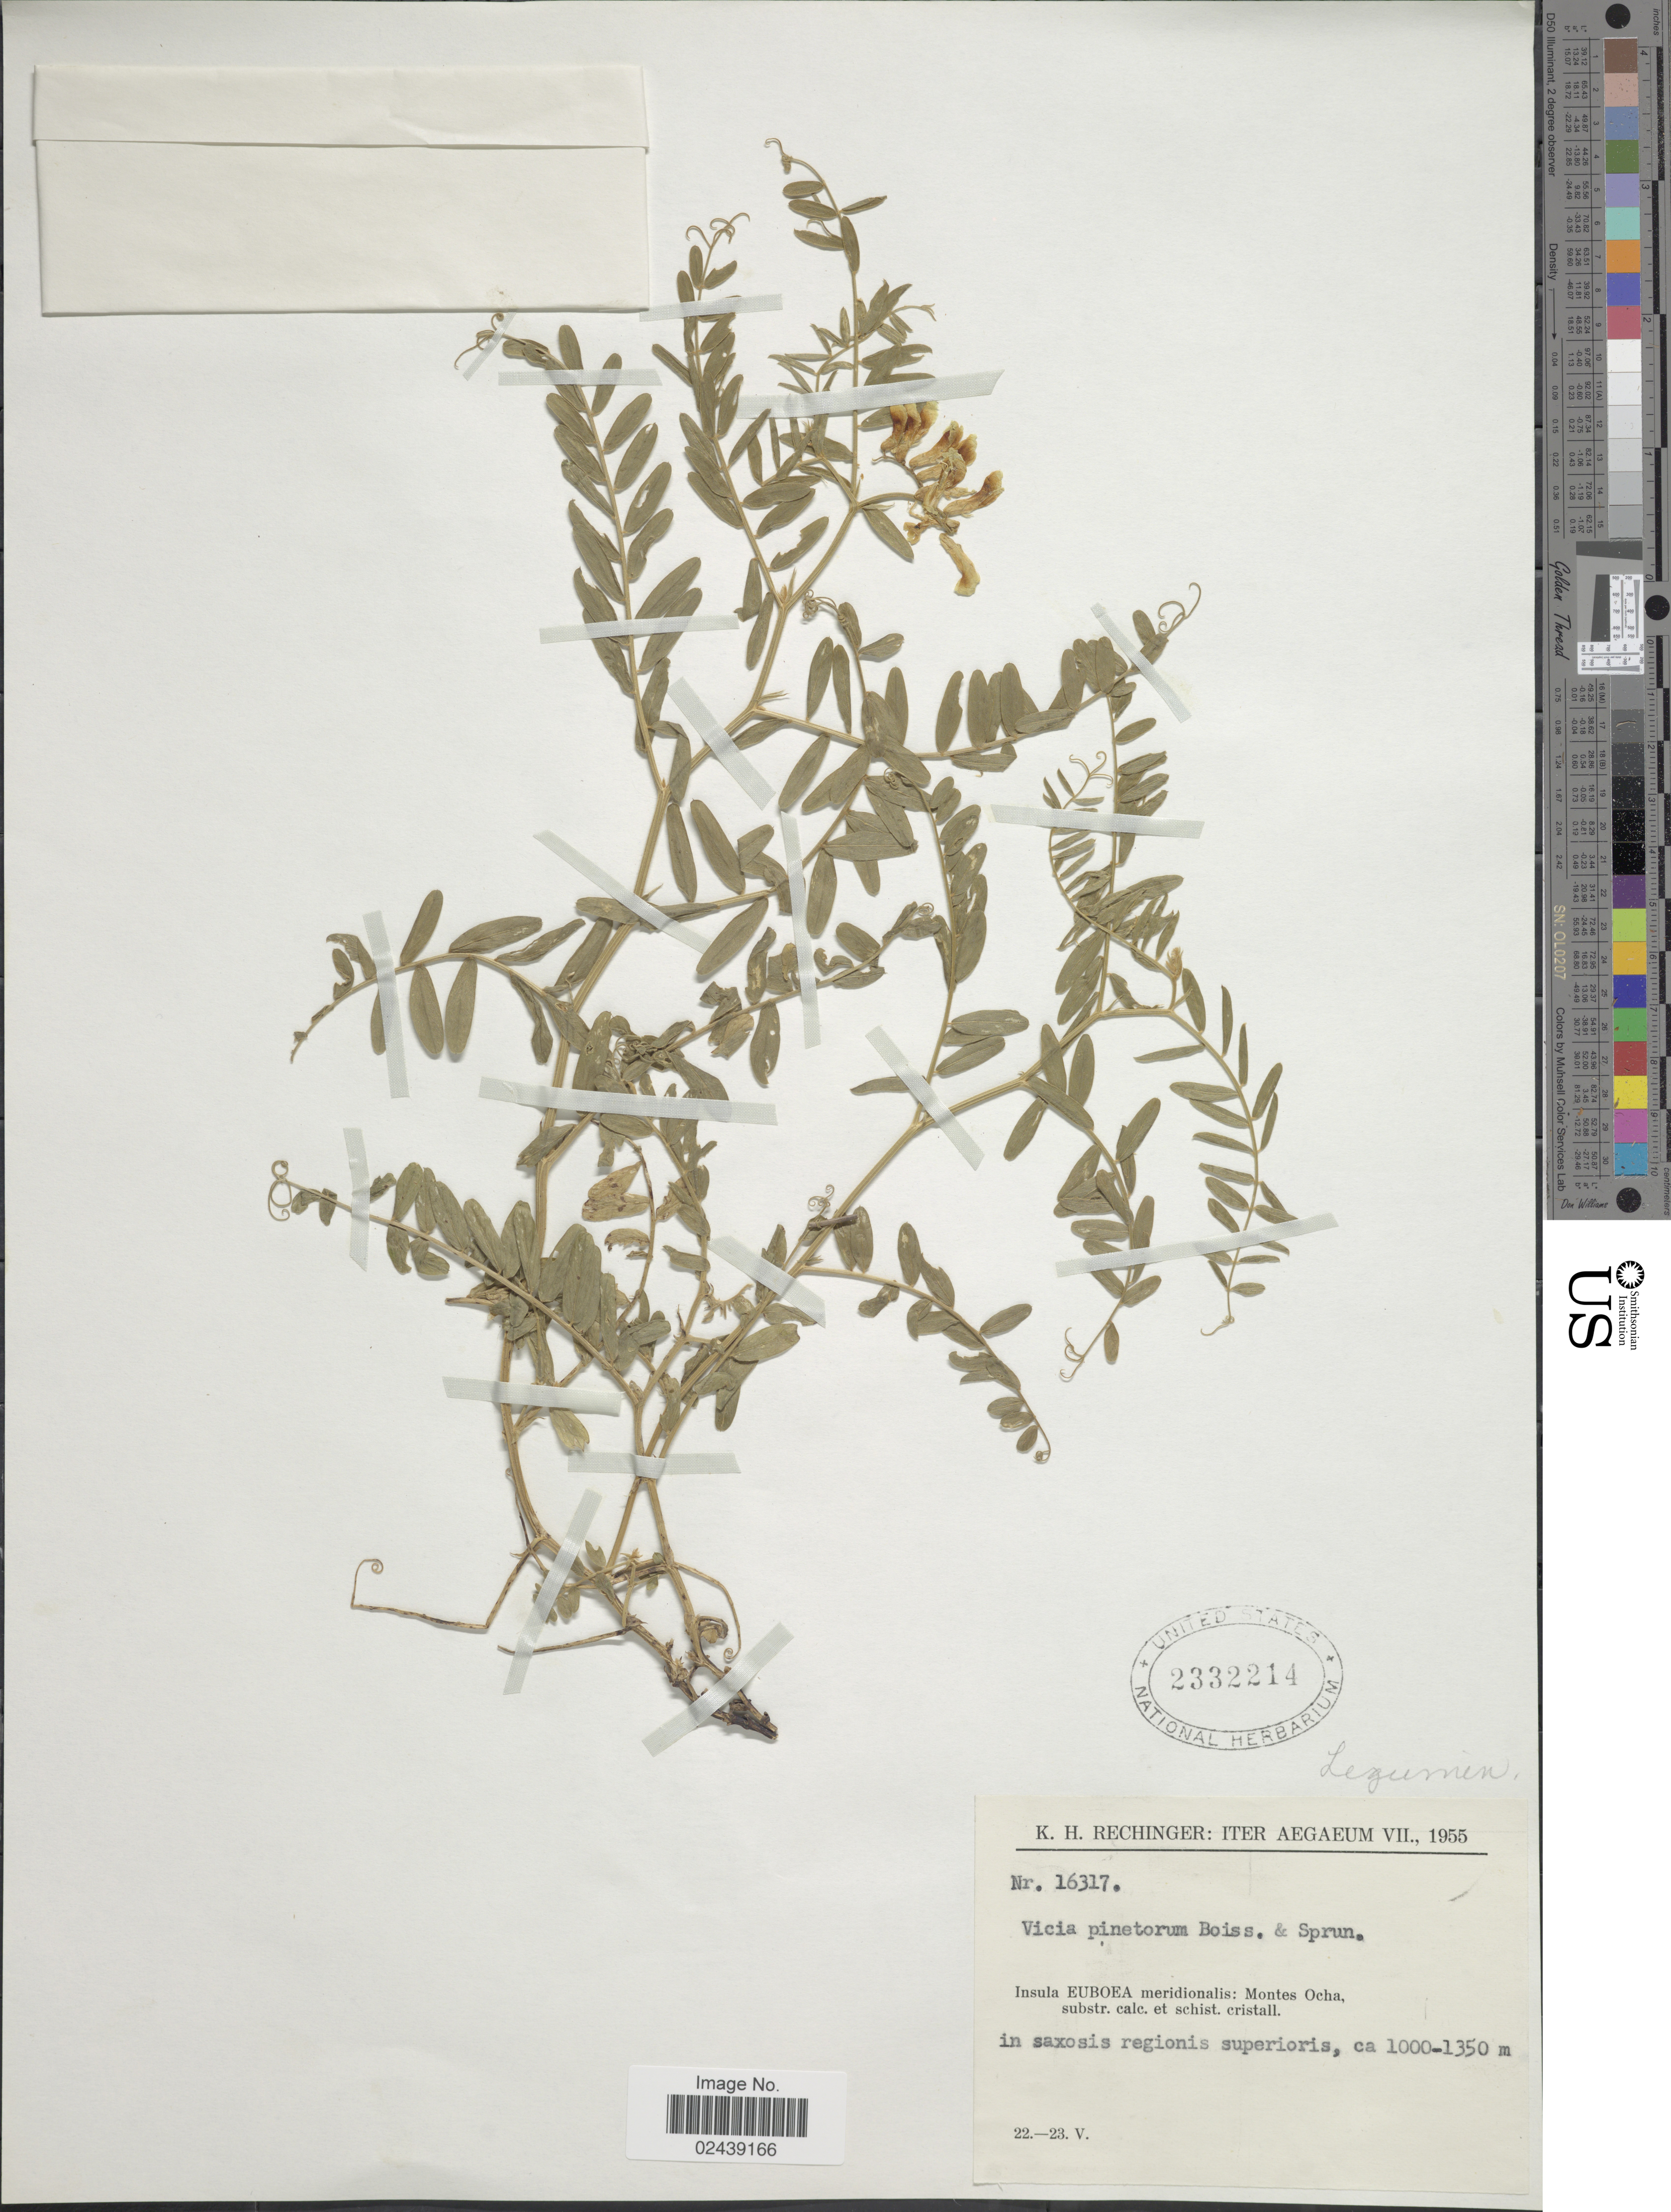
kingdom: Plantae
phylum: Tracheophyta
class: Magnoliopsida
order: Fabales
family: Fabaceae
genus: Vicia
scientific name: Vicia pinetorum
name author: Boiss. & Spruner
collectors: K. H. Rechinger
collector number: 16317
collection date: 1955-05-22/1955-05-23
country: Greece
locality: Insula Euboea meridionalis: Montes Ocha, substr. calc. et schist. cristall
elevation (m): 1000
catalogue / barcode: US 2332214